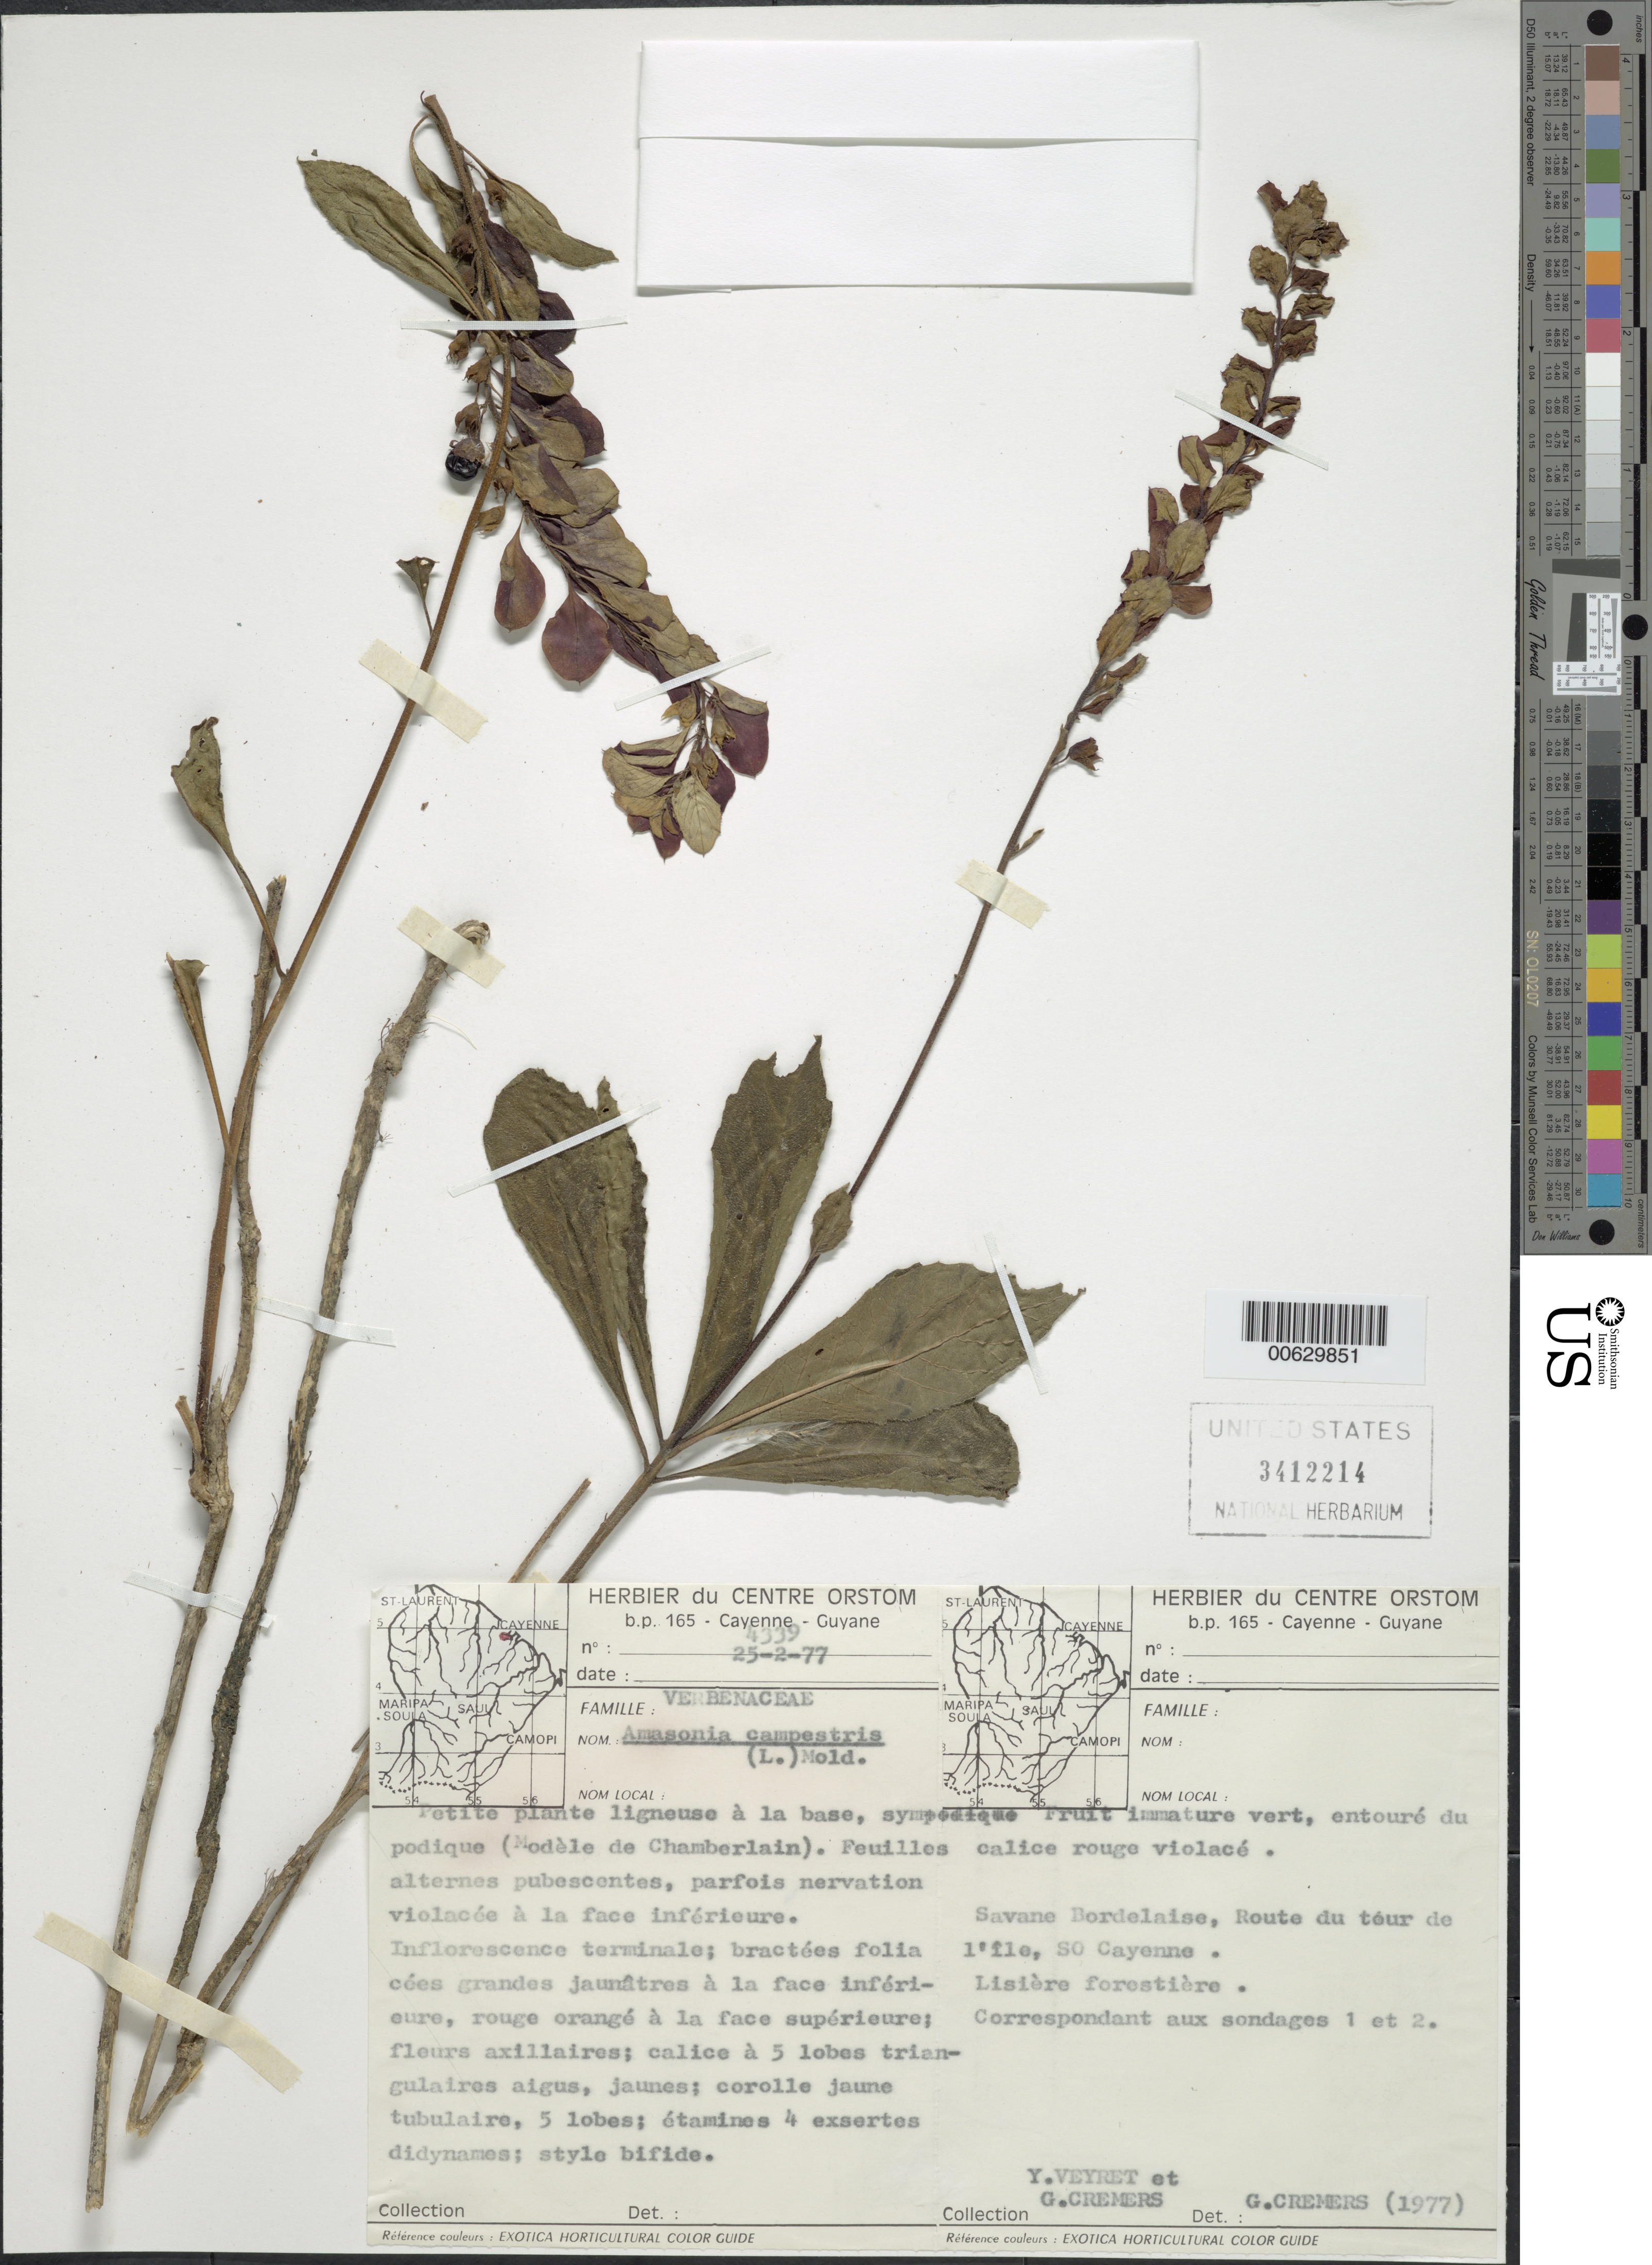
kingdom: Plantae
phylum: Tracheophyta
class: Magnoliopsida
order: Lamiales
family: Lamiaceae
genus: Amasonia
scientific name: Amasonia campestris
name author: (Aubl.) Moldenke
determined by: Cremers, Georges A.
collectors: Y. Veyret & G. Cremers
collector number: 4339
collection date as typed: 25-Feb-77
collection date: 1977-02-25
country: French Guiana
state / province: Cayenne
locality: Cayenne, route du tour de l'Ile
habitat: Lisiere forestiere. Correspondant aux sondages 1 et 2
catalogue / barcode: US 3412214